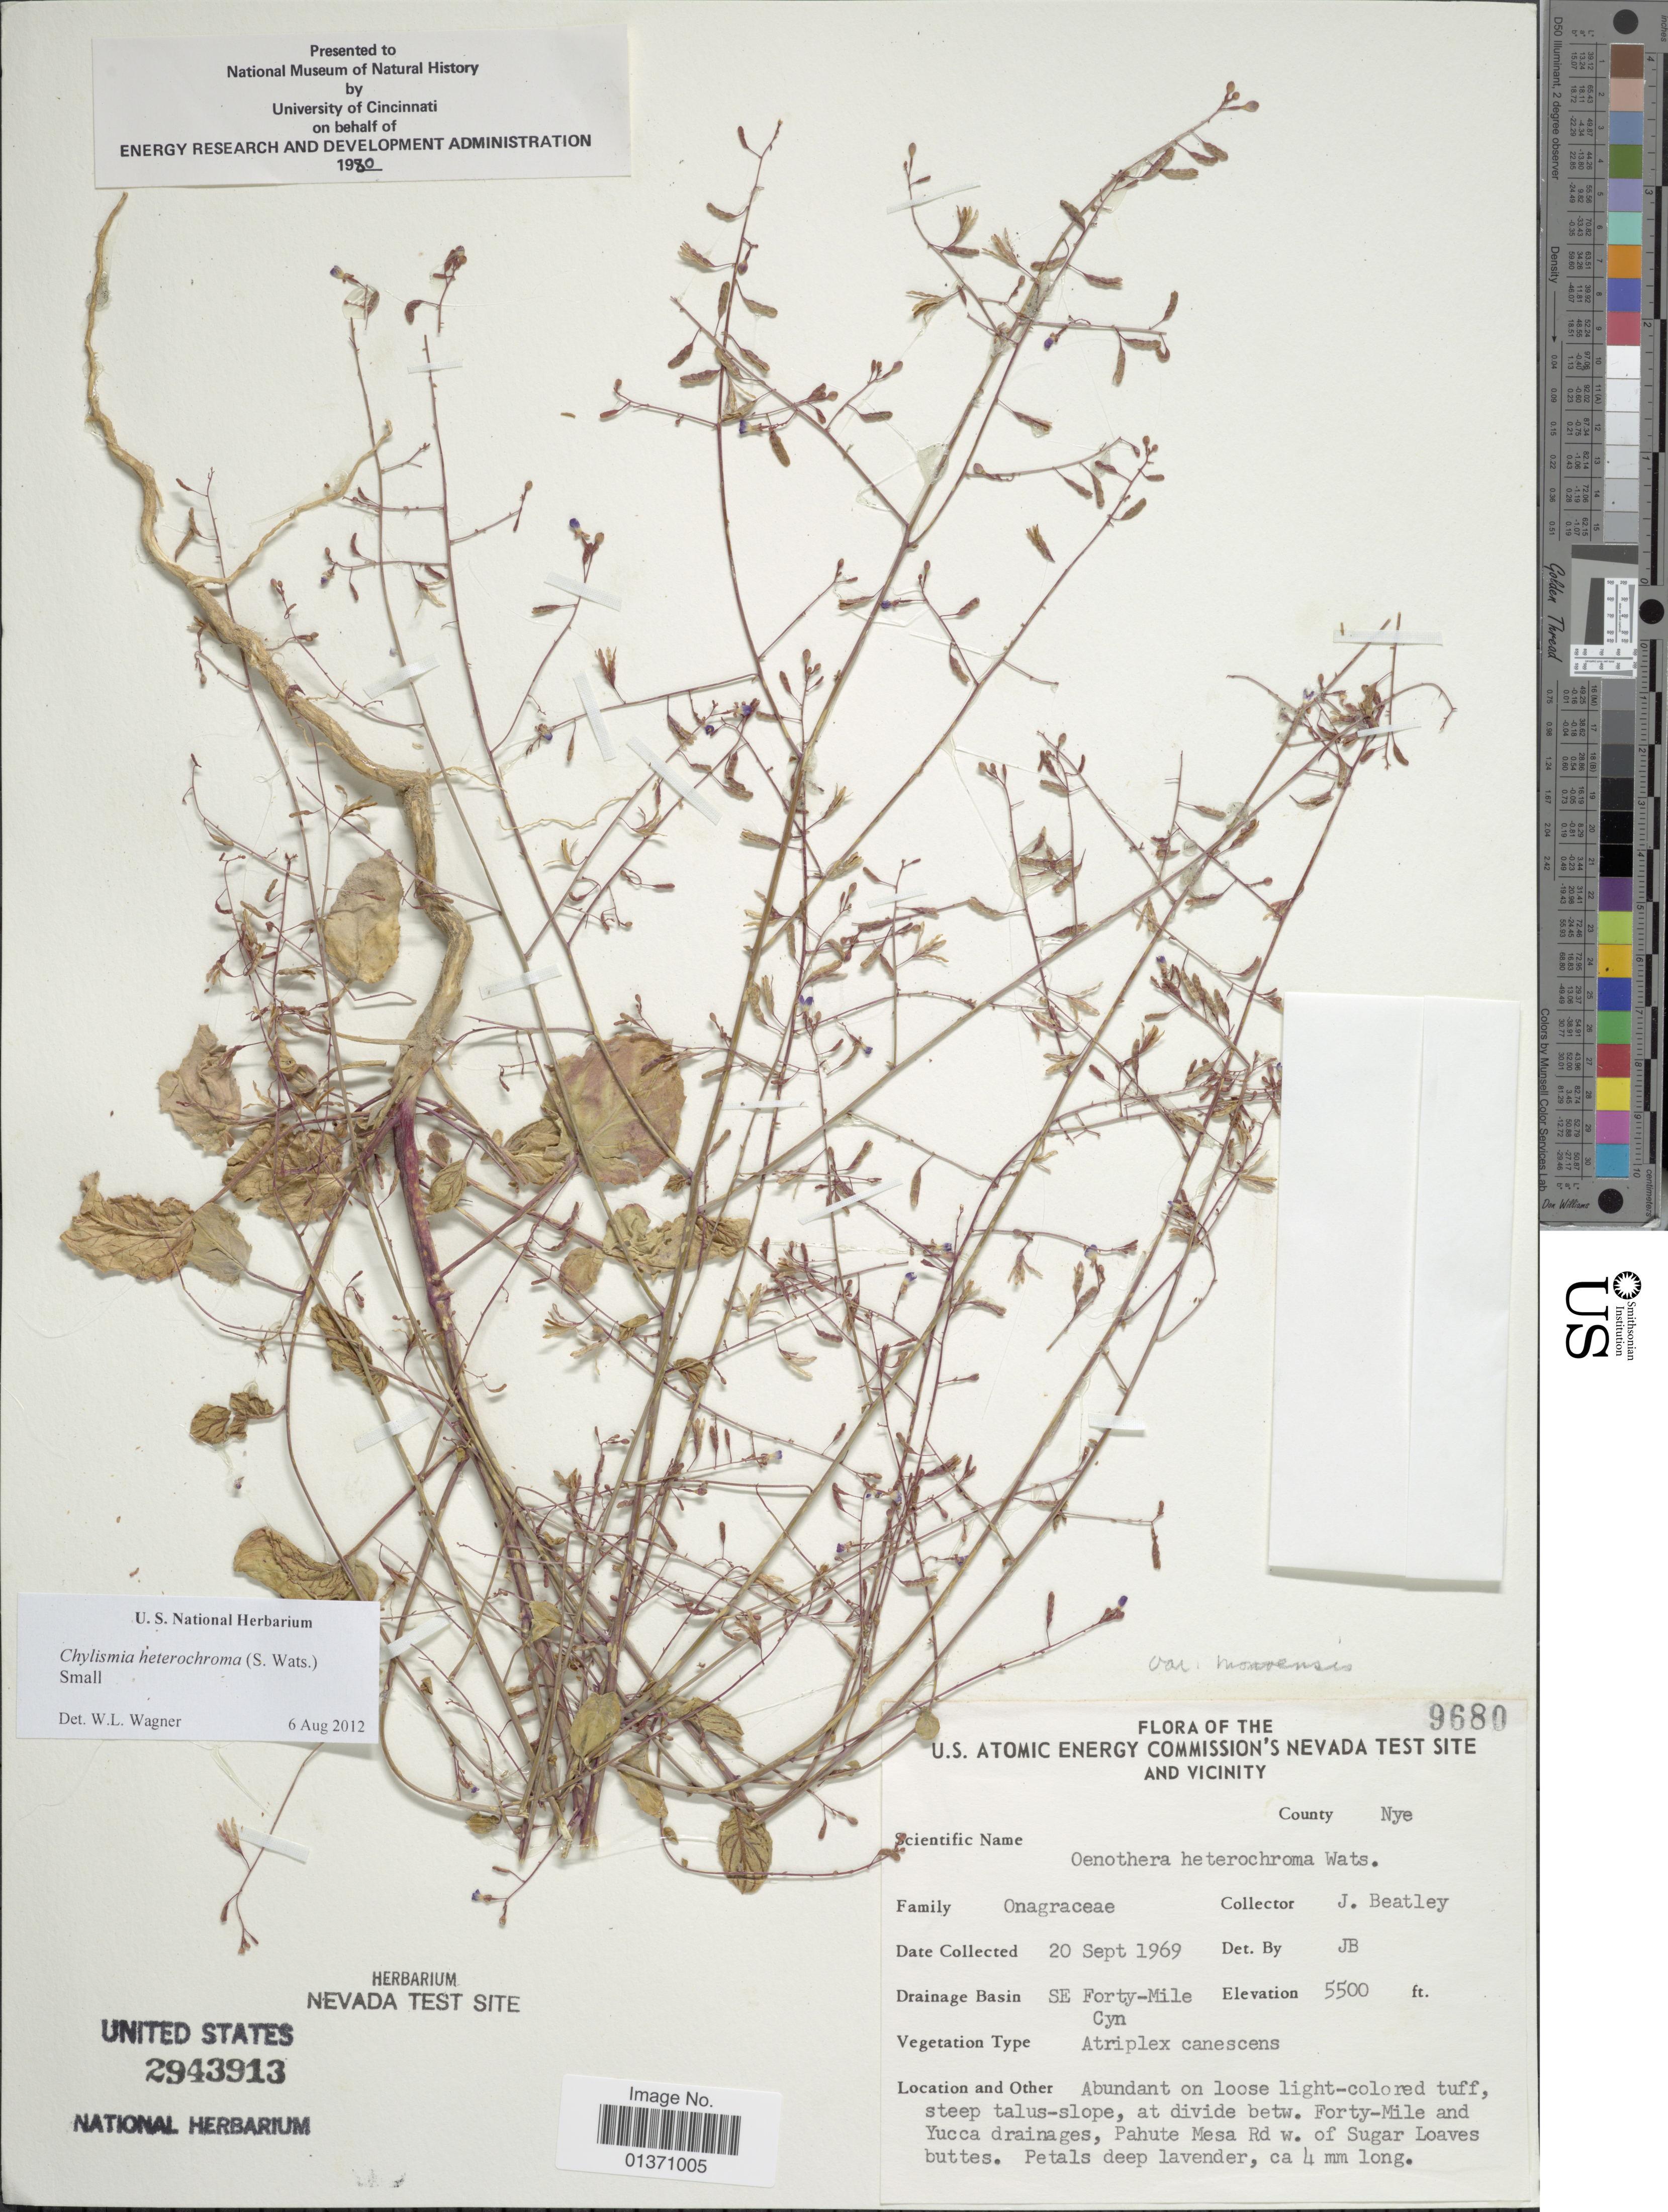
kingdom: Plantae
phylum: Tracheophyta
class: Magnoliopsida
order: Myrtales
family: Onagraceae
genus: Chylismia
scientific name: Chylismia heterochroma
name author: (S. Watson) Small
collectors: J. C. Beatley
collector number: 9680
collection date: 1969-09-20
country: United States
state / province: Nevada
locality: U. S. Atomic Energy Commission's Nevada Test Site and Vicinity, SE Forty-Mile Cyn, steep talus-slope, at divide betw. Forty-Mile and Yucca drainages, Pahute Mesa Rd w. of Sugar Loaves buttes, County Nye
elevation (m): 1676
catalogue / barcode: US 2943913